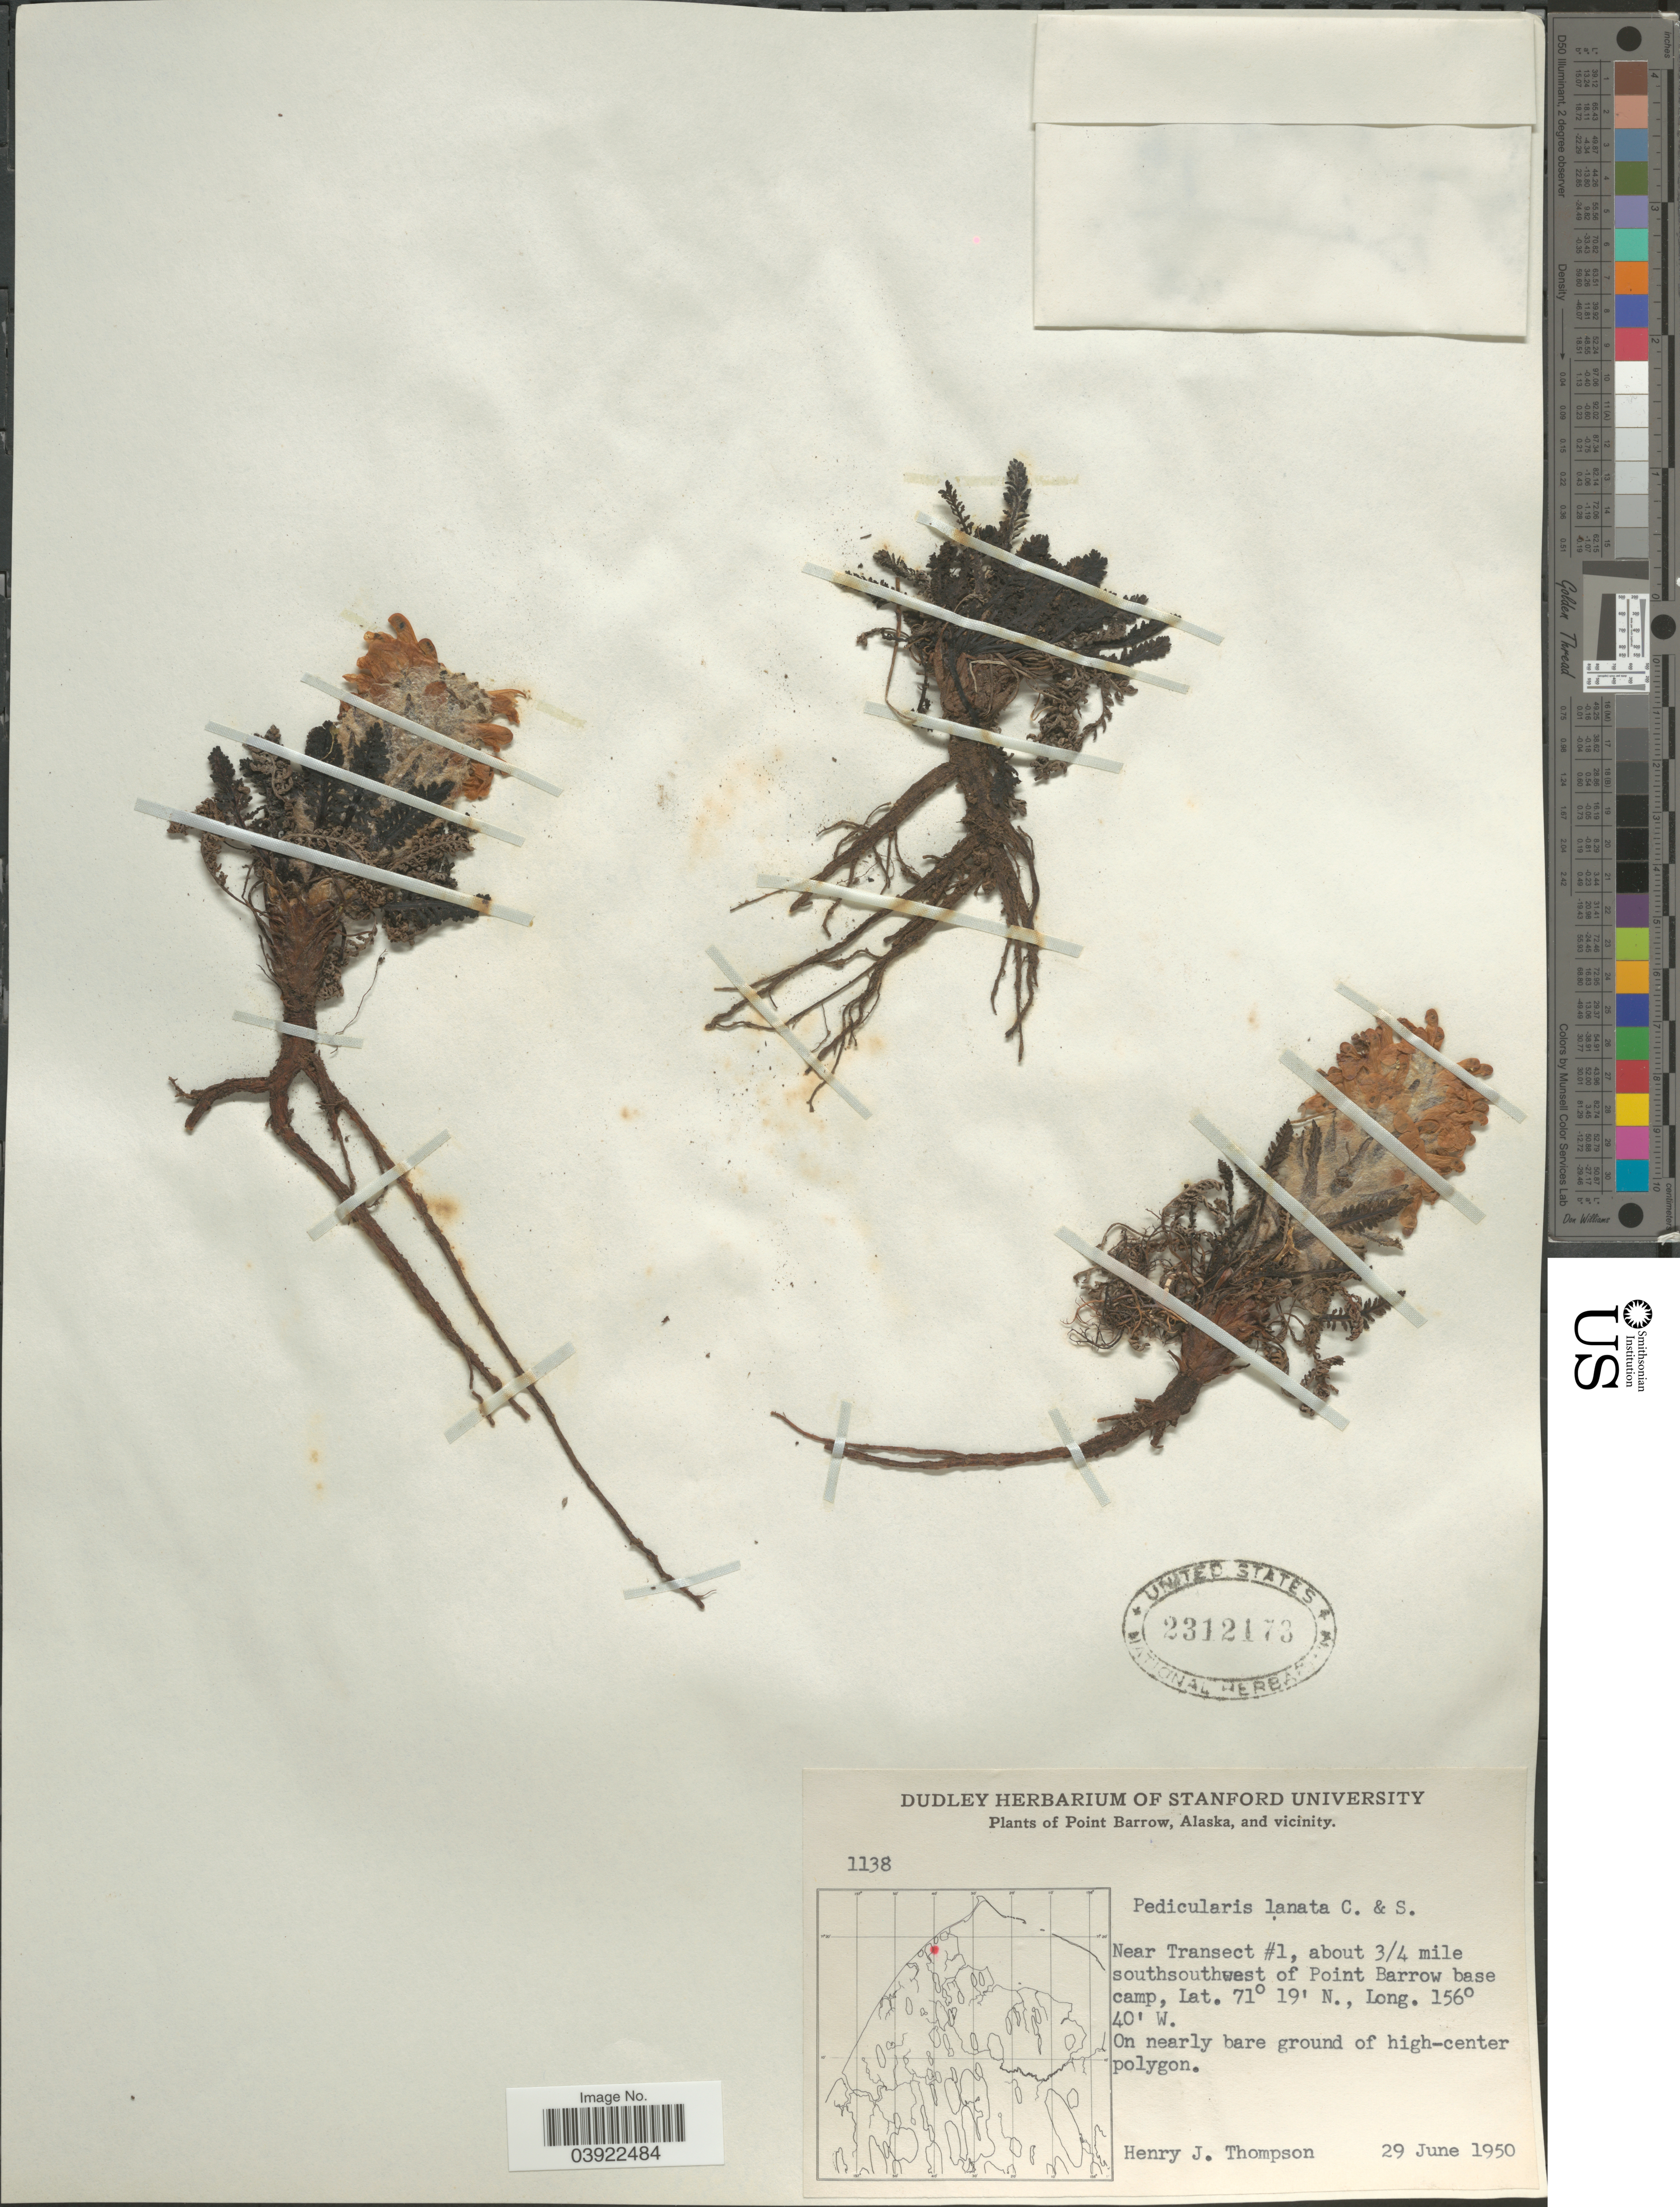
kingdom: Plantae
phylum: Tracheophyta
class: Magnoliopsida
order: Lamiales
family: Orobanchaceae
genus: Pedicularis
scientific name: Pedicularis lanata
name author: Willd. ex Cham. & Schltdl.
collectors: H. J. Thompson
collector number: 1138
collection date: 1950-06-29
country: United States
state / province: Alaska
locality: Point Barrow and vicinity. Near Transect #1, about 3/4 mile southsouthwest of Point Barrow base camp.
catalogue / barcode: US 2312173